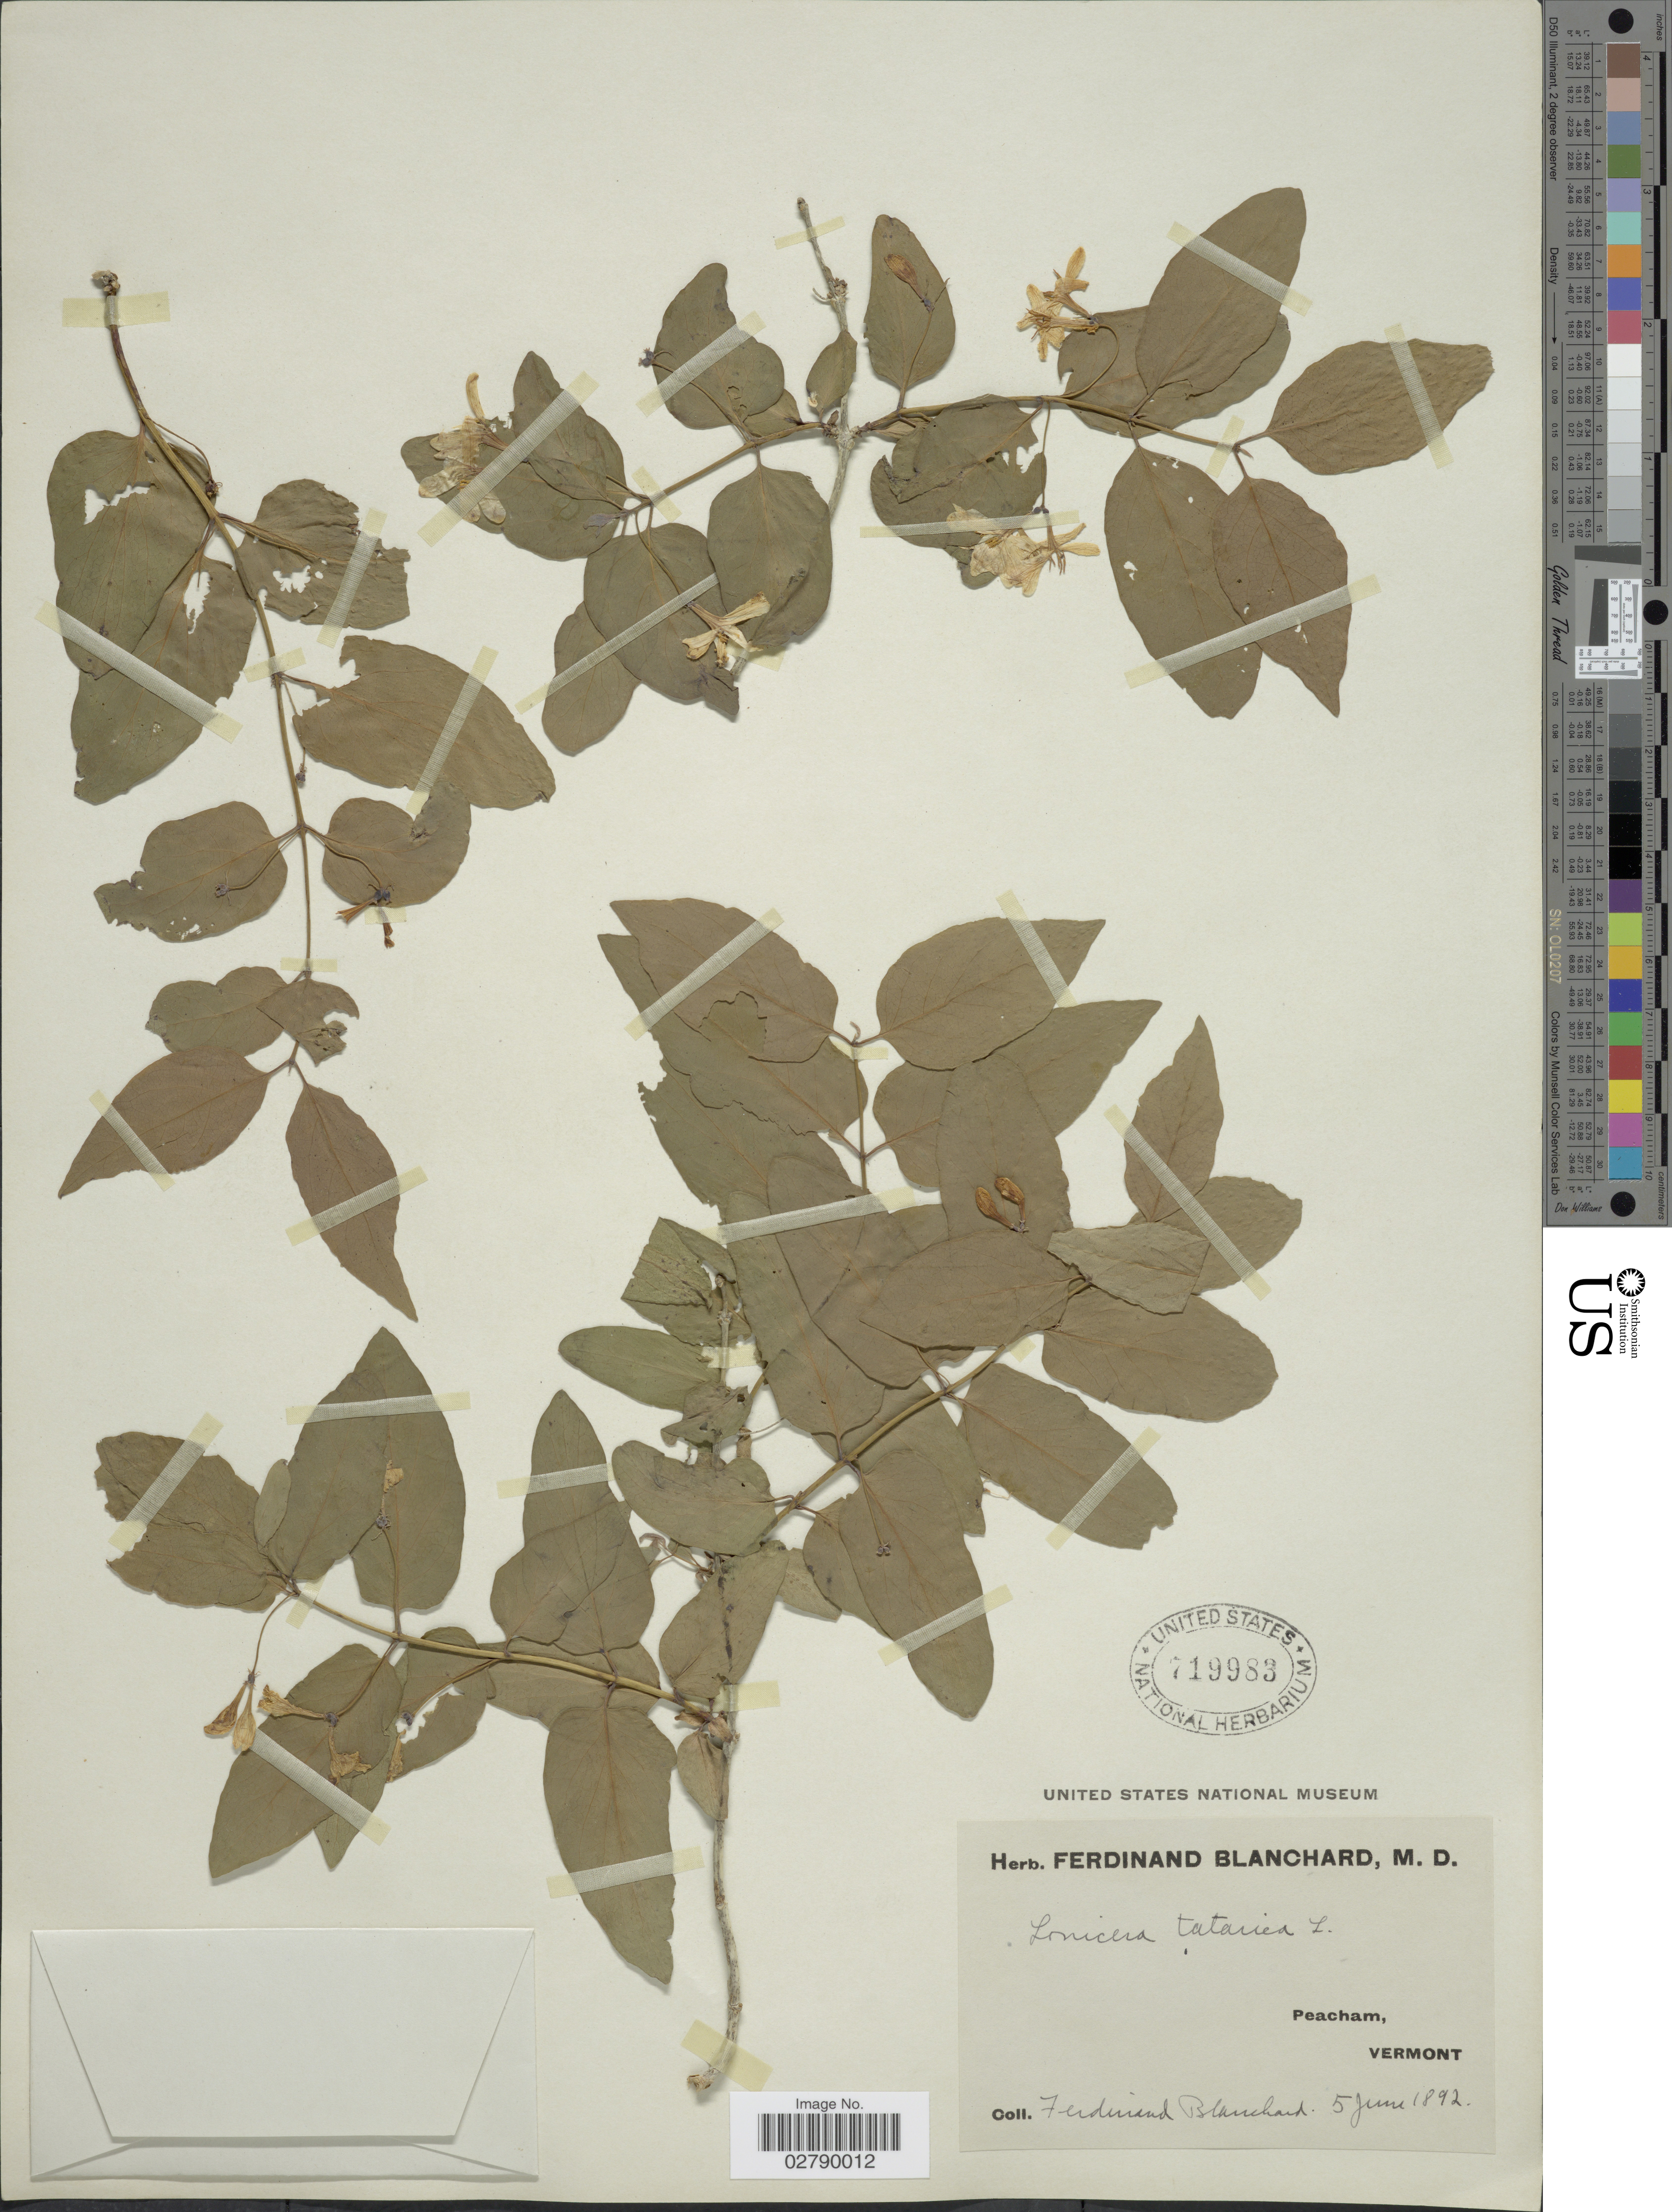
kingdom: Plantae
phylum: Tracheophyta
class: Magnoliopsida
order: Dipsacales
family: Caprifoliaceae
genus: Lonicera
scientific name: Lonicera tatarica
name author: L.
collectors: F. Blanchard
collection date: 1892-06-05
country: United States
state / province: Vermont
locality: Peacham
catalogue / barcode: US 719983